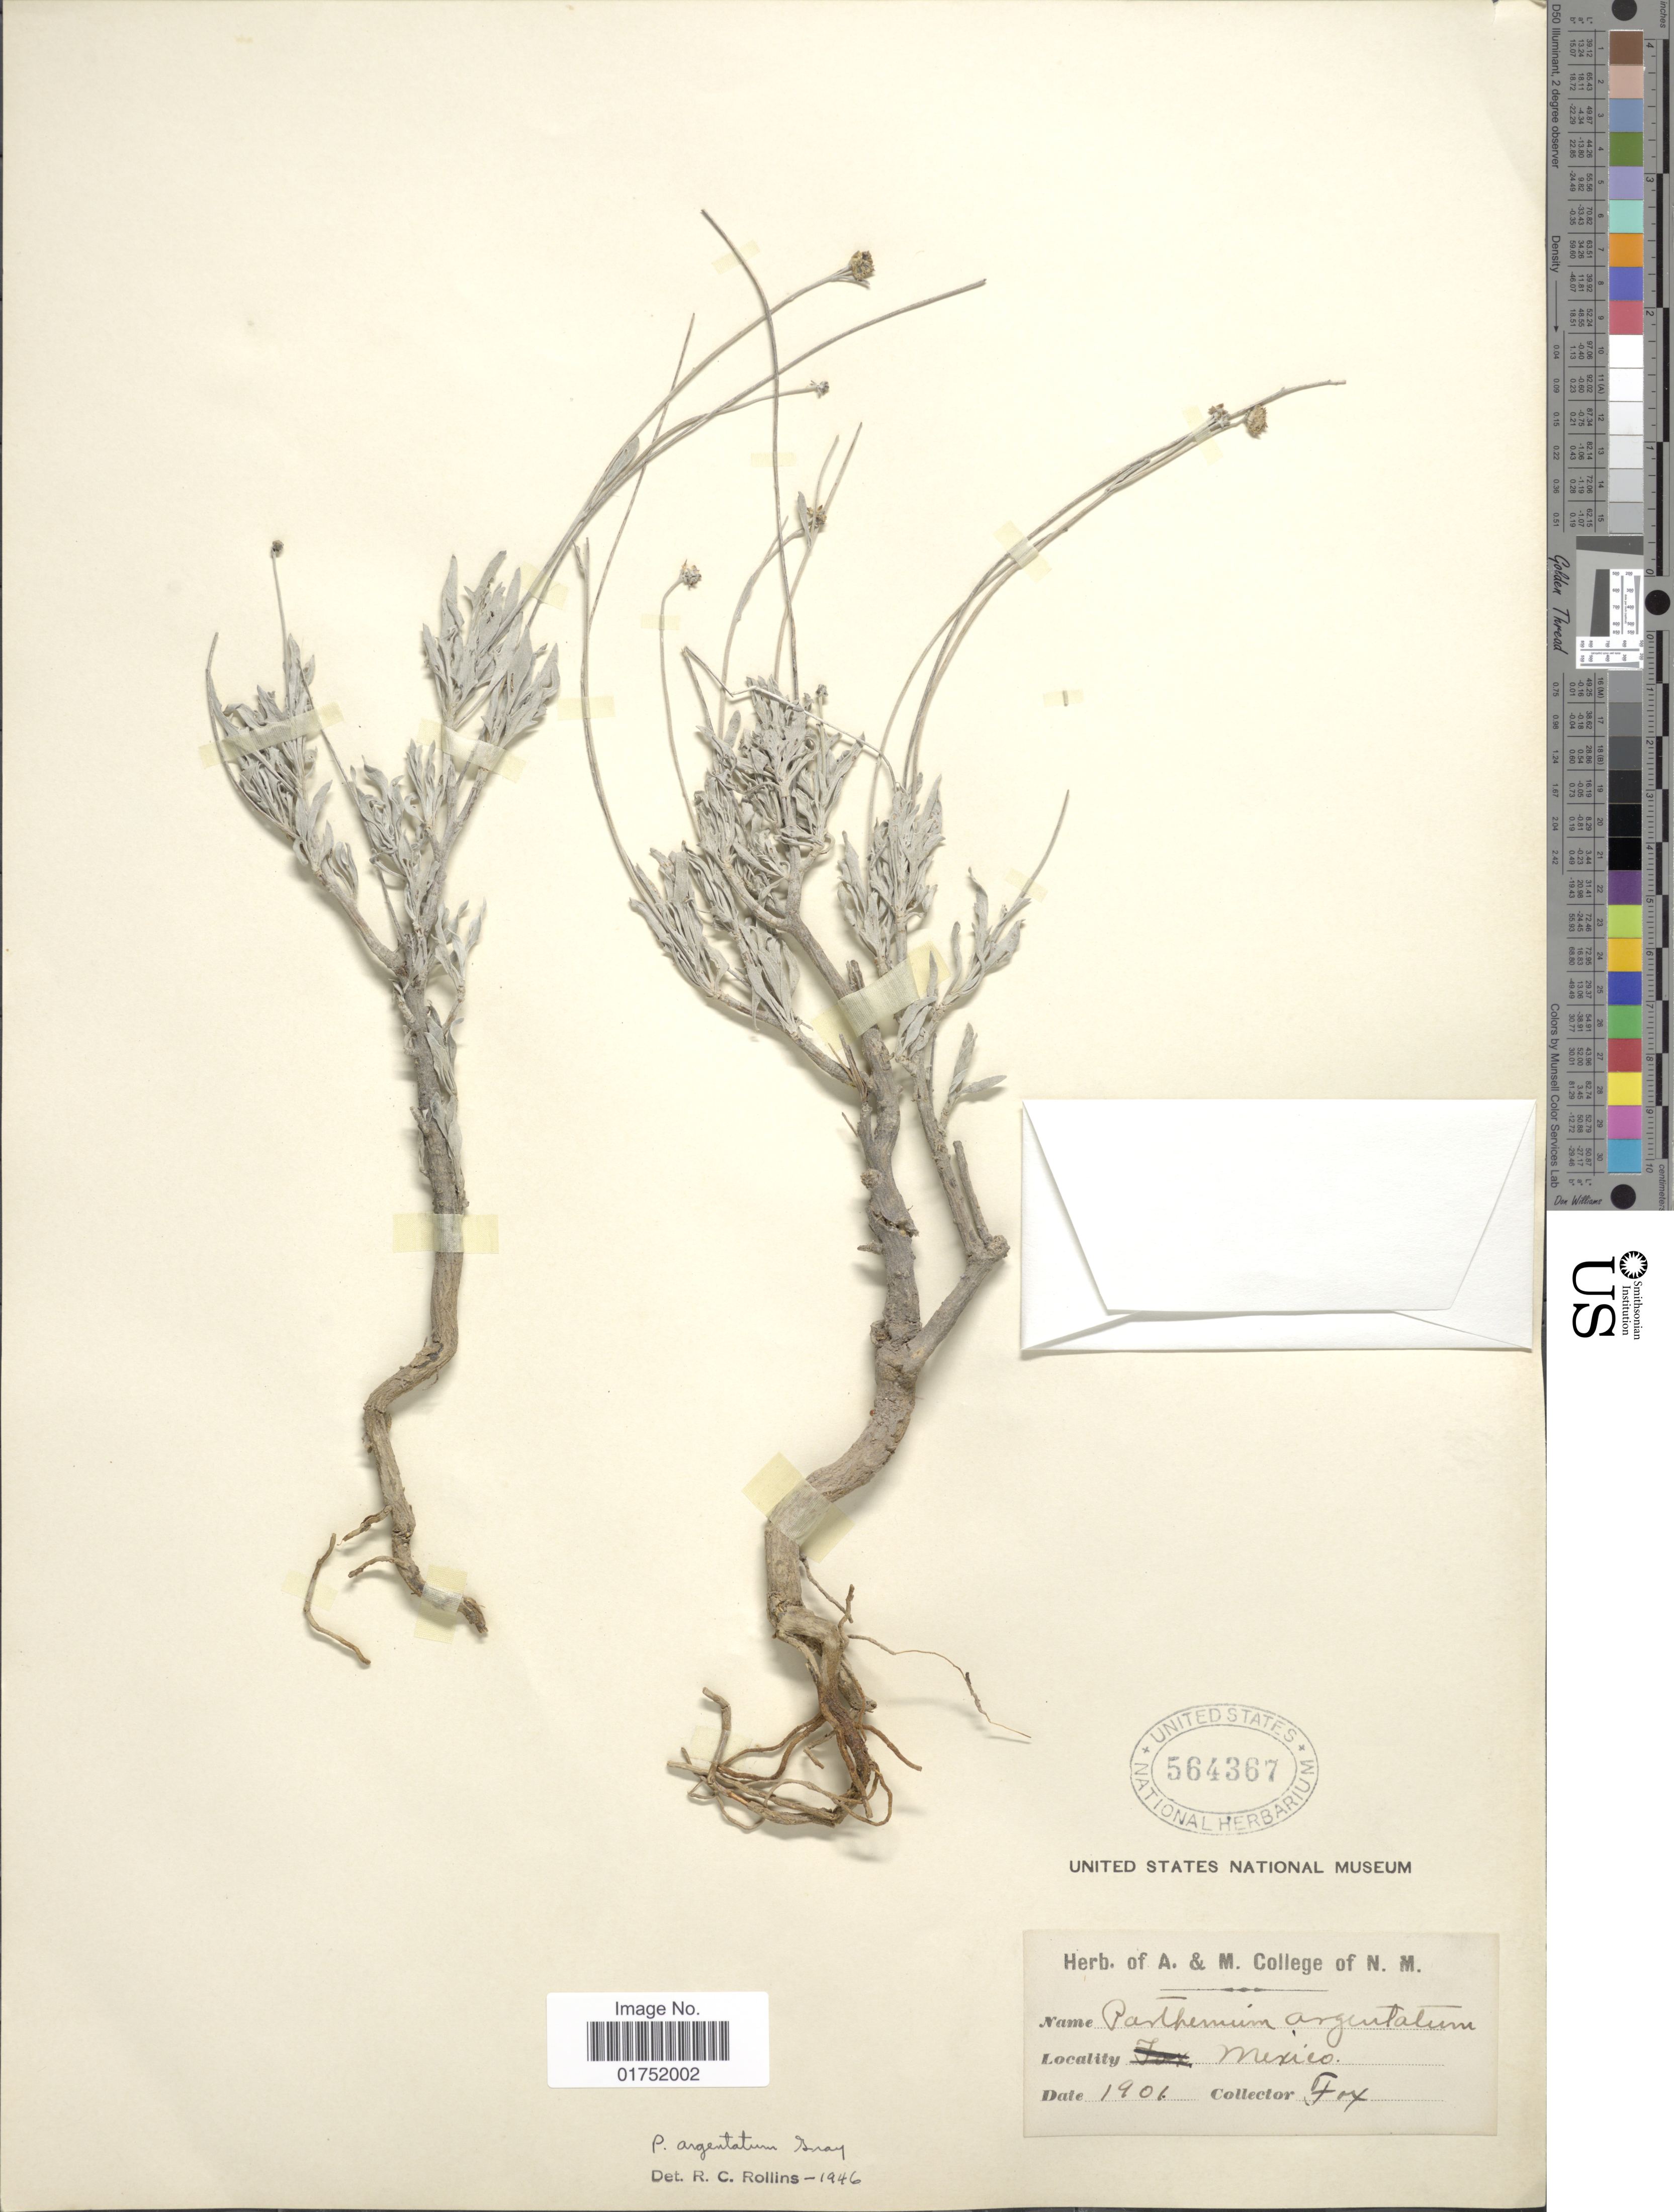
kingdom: Plantae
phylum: Tracheophyta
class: Magnoliopsida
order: Asterales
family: Asteraceae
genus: Parthenium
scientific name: Parthenium argentatum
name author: A. Gray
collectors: Fox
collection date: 1901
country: Mexico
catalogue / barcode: US 564367